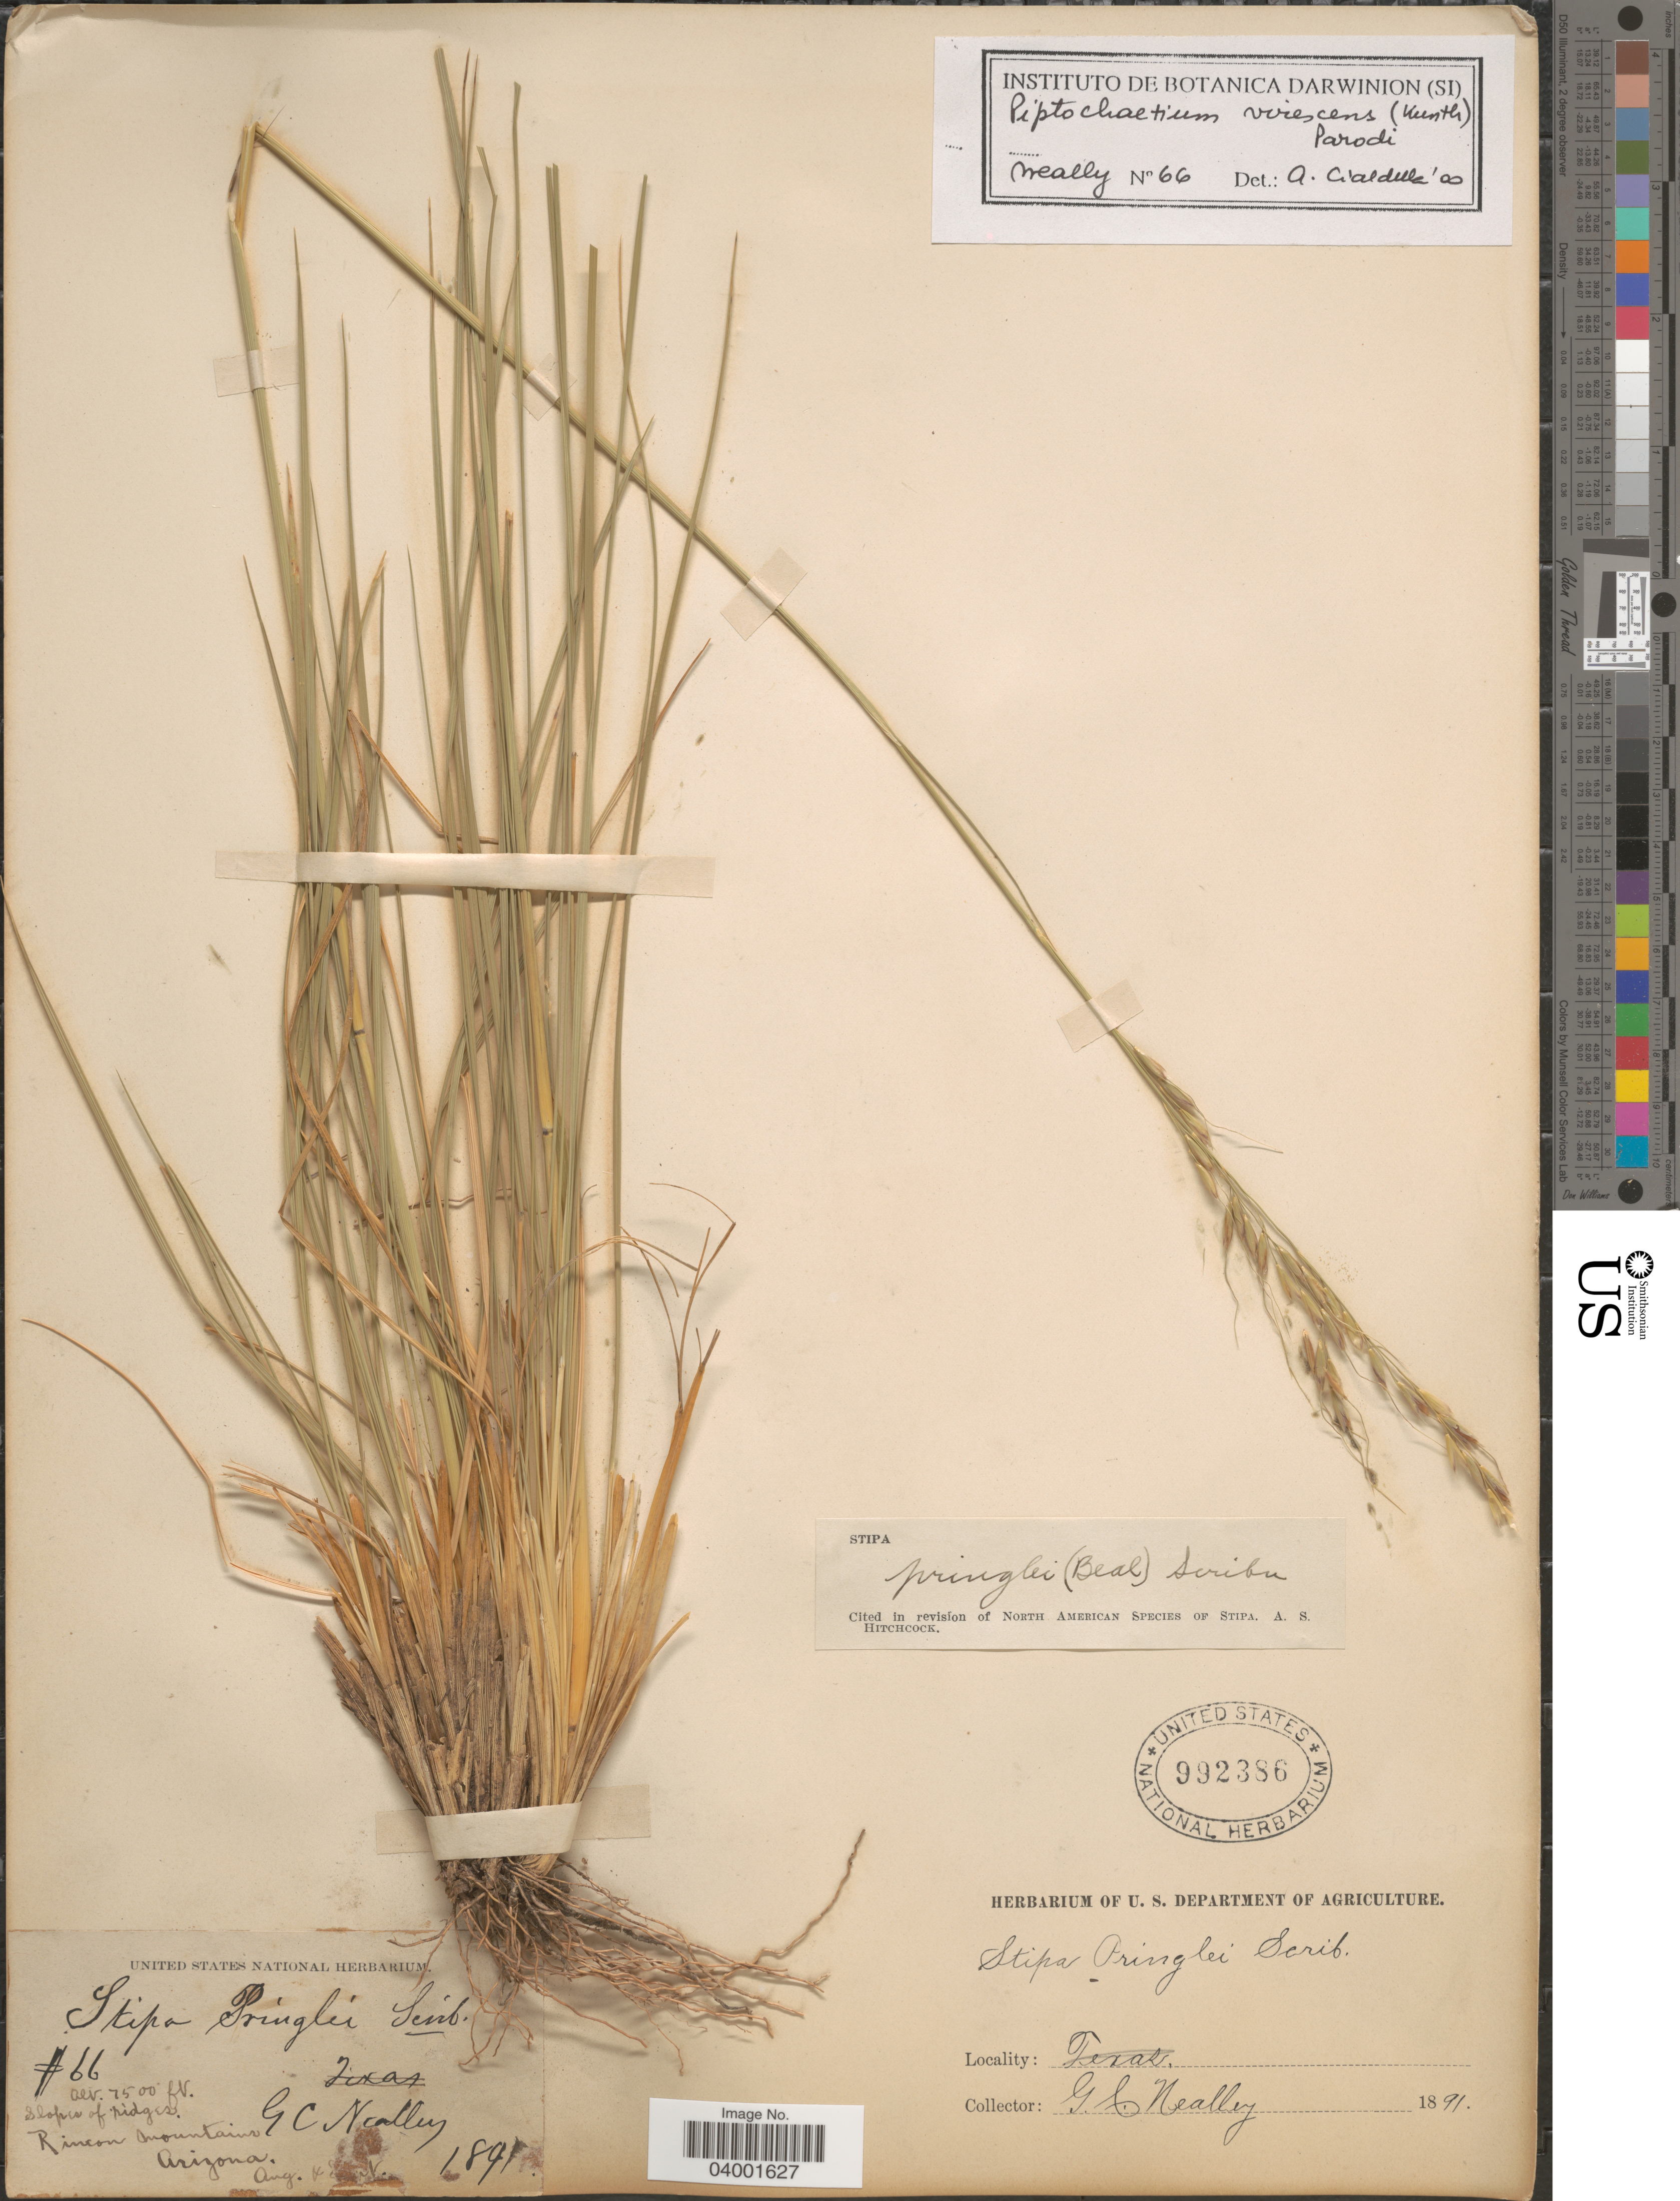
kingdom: Plantae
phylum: Tracheophyta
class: Liliopsida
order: Poales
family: Poaceae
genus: Piptochaetium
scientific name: Piptochaetium virescens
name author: (Kunth) Parodi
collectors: G. C. Nealley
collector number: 66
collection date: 1891-08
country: United States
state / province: Arizona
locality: Slopes of ridges. Rincon Mountains.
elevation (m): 2286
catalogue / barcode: US 992386